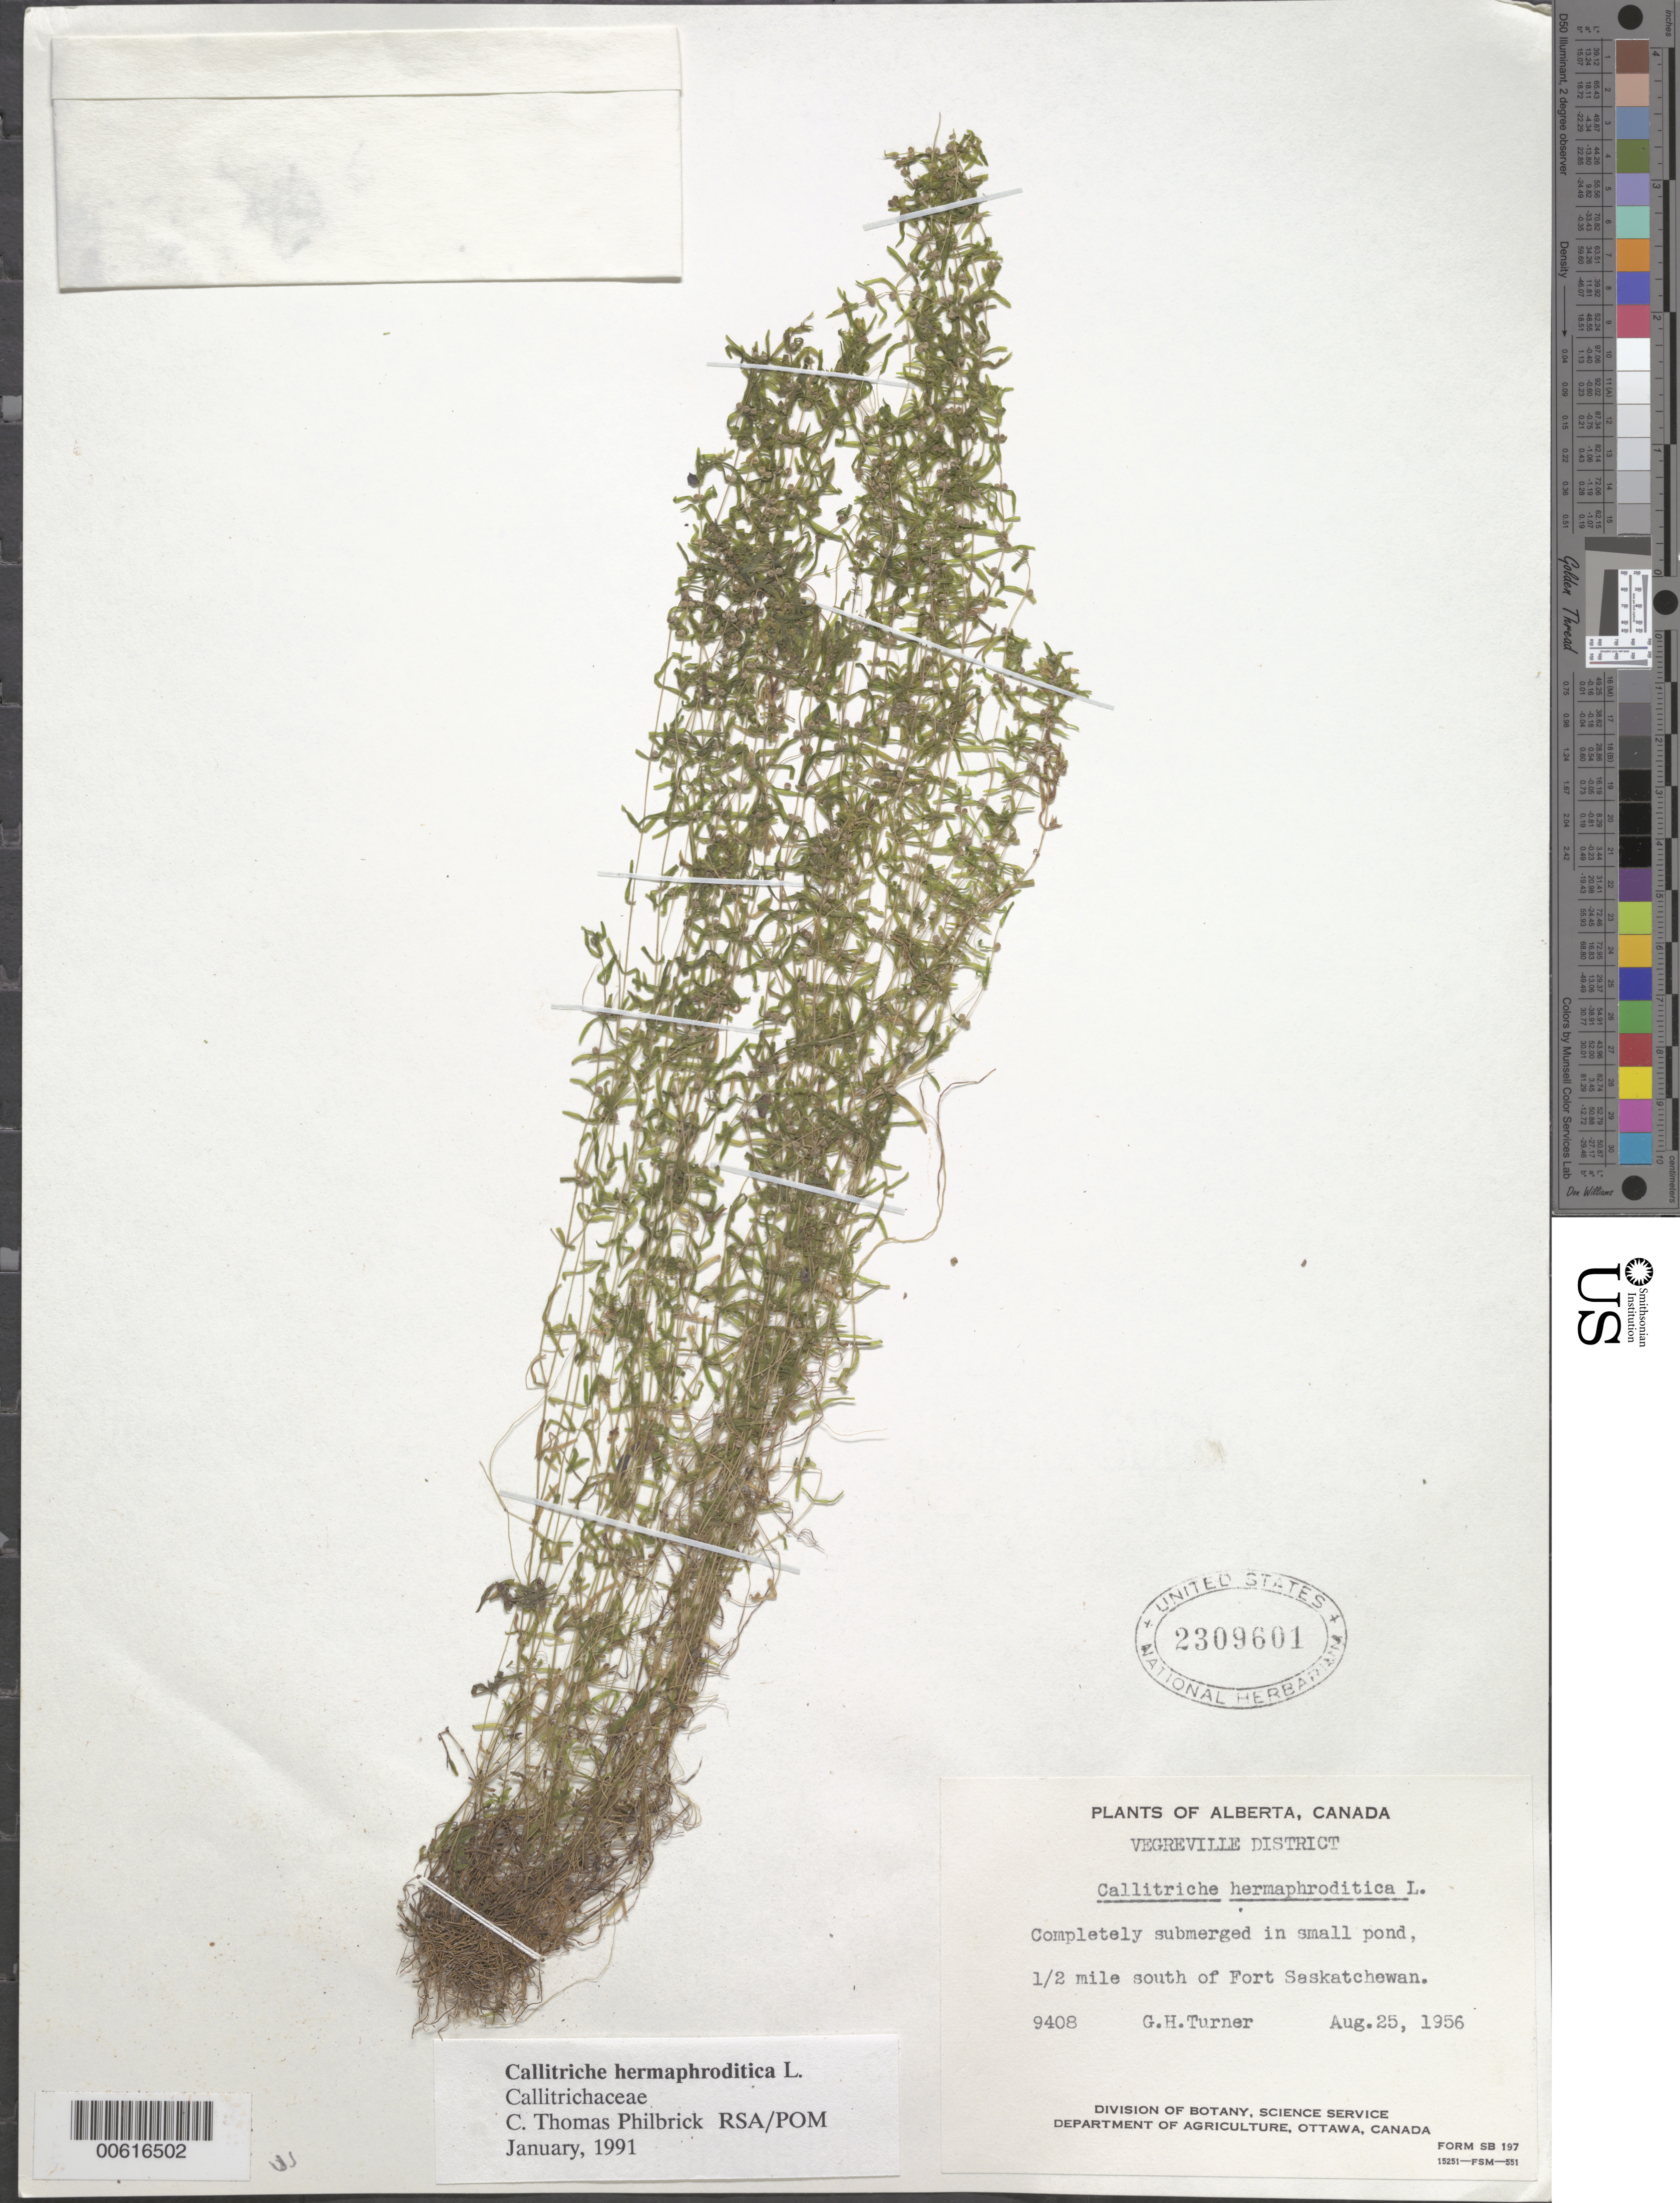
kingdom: Plantae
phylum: Tracheophyta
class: Magnoliopsida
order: Lamiales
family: Plantaginaceae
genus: Callitriche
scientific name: Callitriche hermaphroditica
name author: L.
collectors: G. H. Turner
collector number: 9408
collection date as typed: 25 Aug 1956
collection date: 1956-08-25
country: Canada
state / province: Alberta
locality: Vegreville Dist., South of Fort Saskatchewan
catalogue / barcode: US 2309601